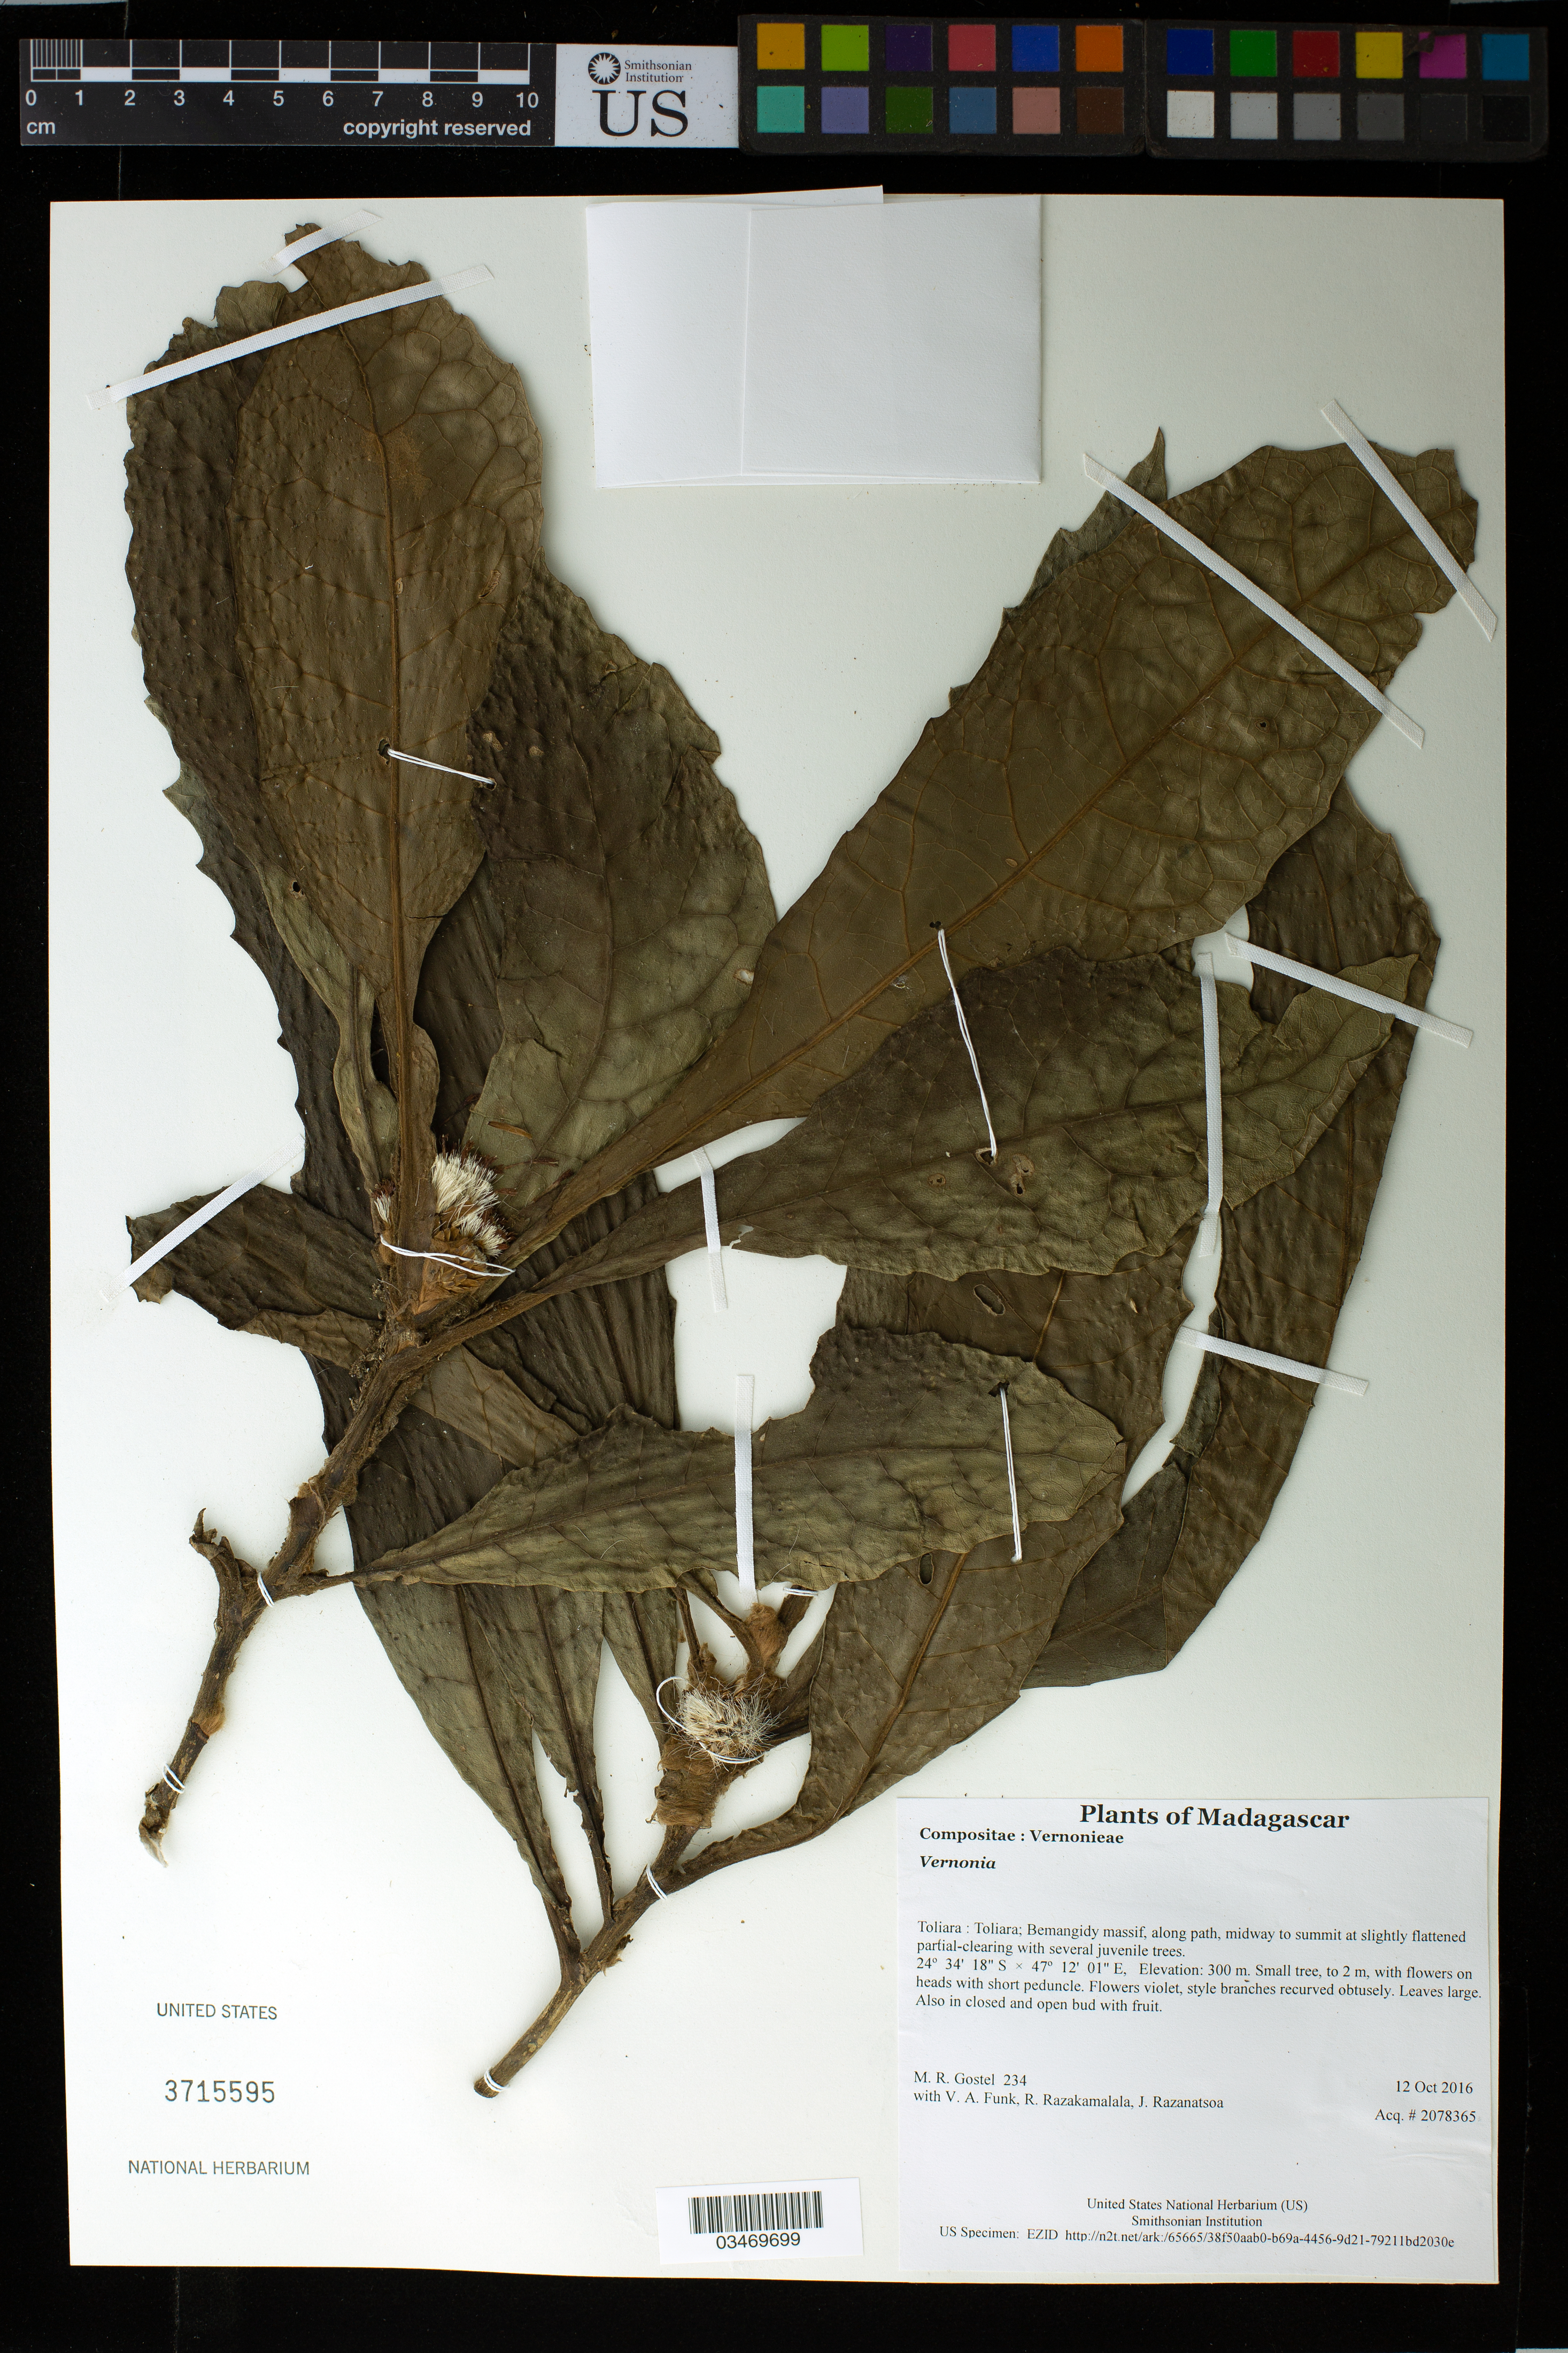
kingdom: Plantae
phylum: Tracheophyta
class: Magnoliopsida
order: Asterales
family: Asteraceae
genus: Vernonia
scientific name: Vernonia sp.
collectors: V. Funk, R. Razakamalala & J. Razanatsoa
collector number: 234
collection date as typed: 12 Oct 2016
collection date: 2016-10-12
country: Madagascar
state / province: Anosy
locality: Toliara; Bemangidy massif, along path, midway to summit at slightly flattened partial-clearing with several juvenile trees.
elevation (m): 300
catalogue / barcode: US 3715595